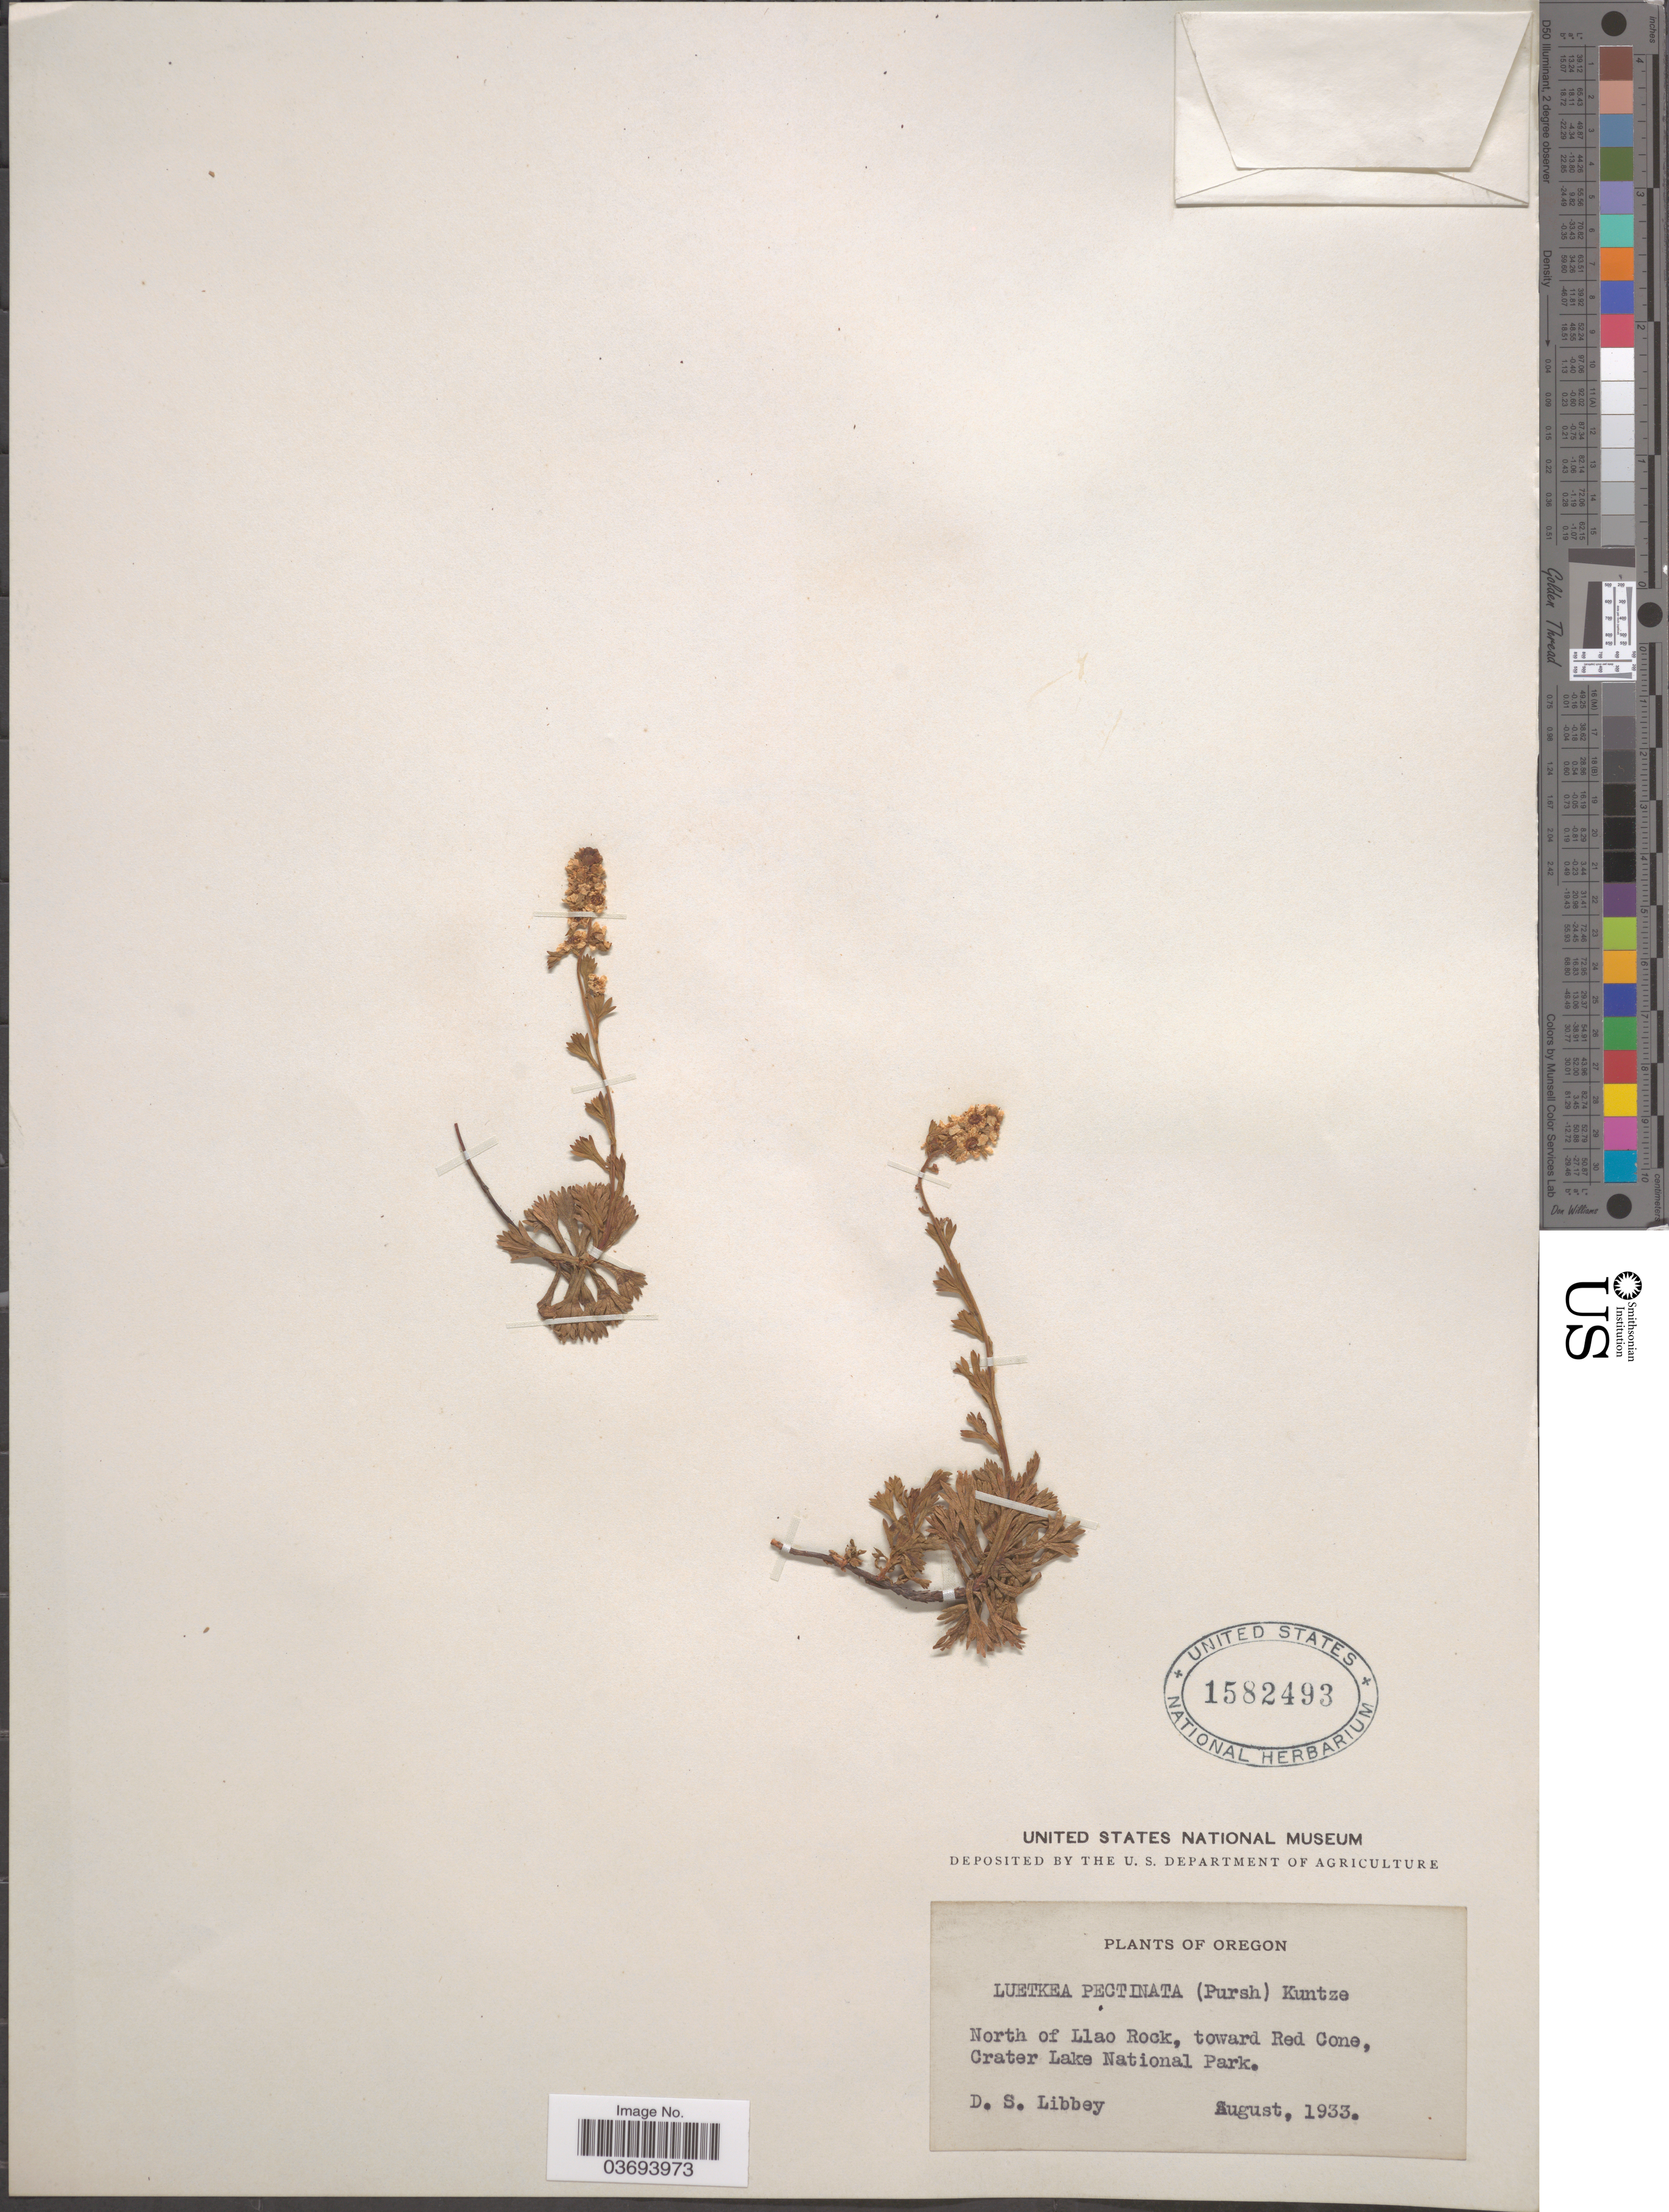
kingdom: Plantae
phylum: Tracheophyta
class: Magnoliopsida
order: Rosales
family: Rosaceae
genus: Luetkea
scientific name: Luetkea pectinata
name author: (Pursh) Kuntze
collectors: D. Libbey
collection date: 1933-08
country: United States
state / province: Oregon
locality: North of Llao Rock, toward Red Cone, Crater Lake National Park.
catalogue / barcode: US 1582493